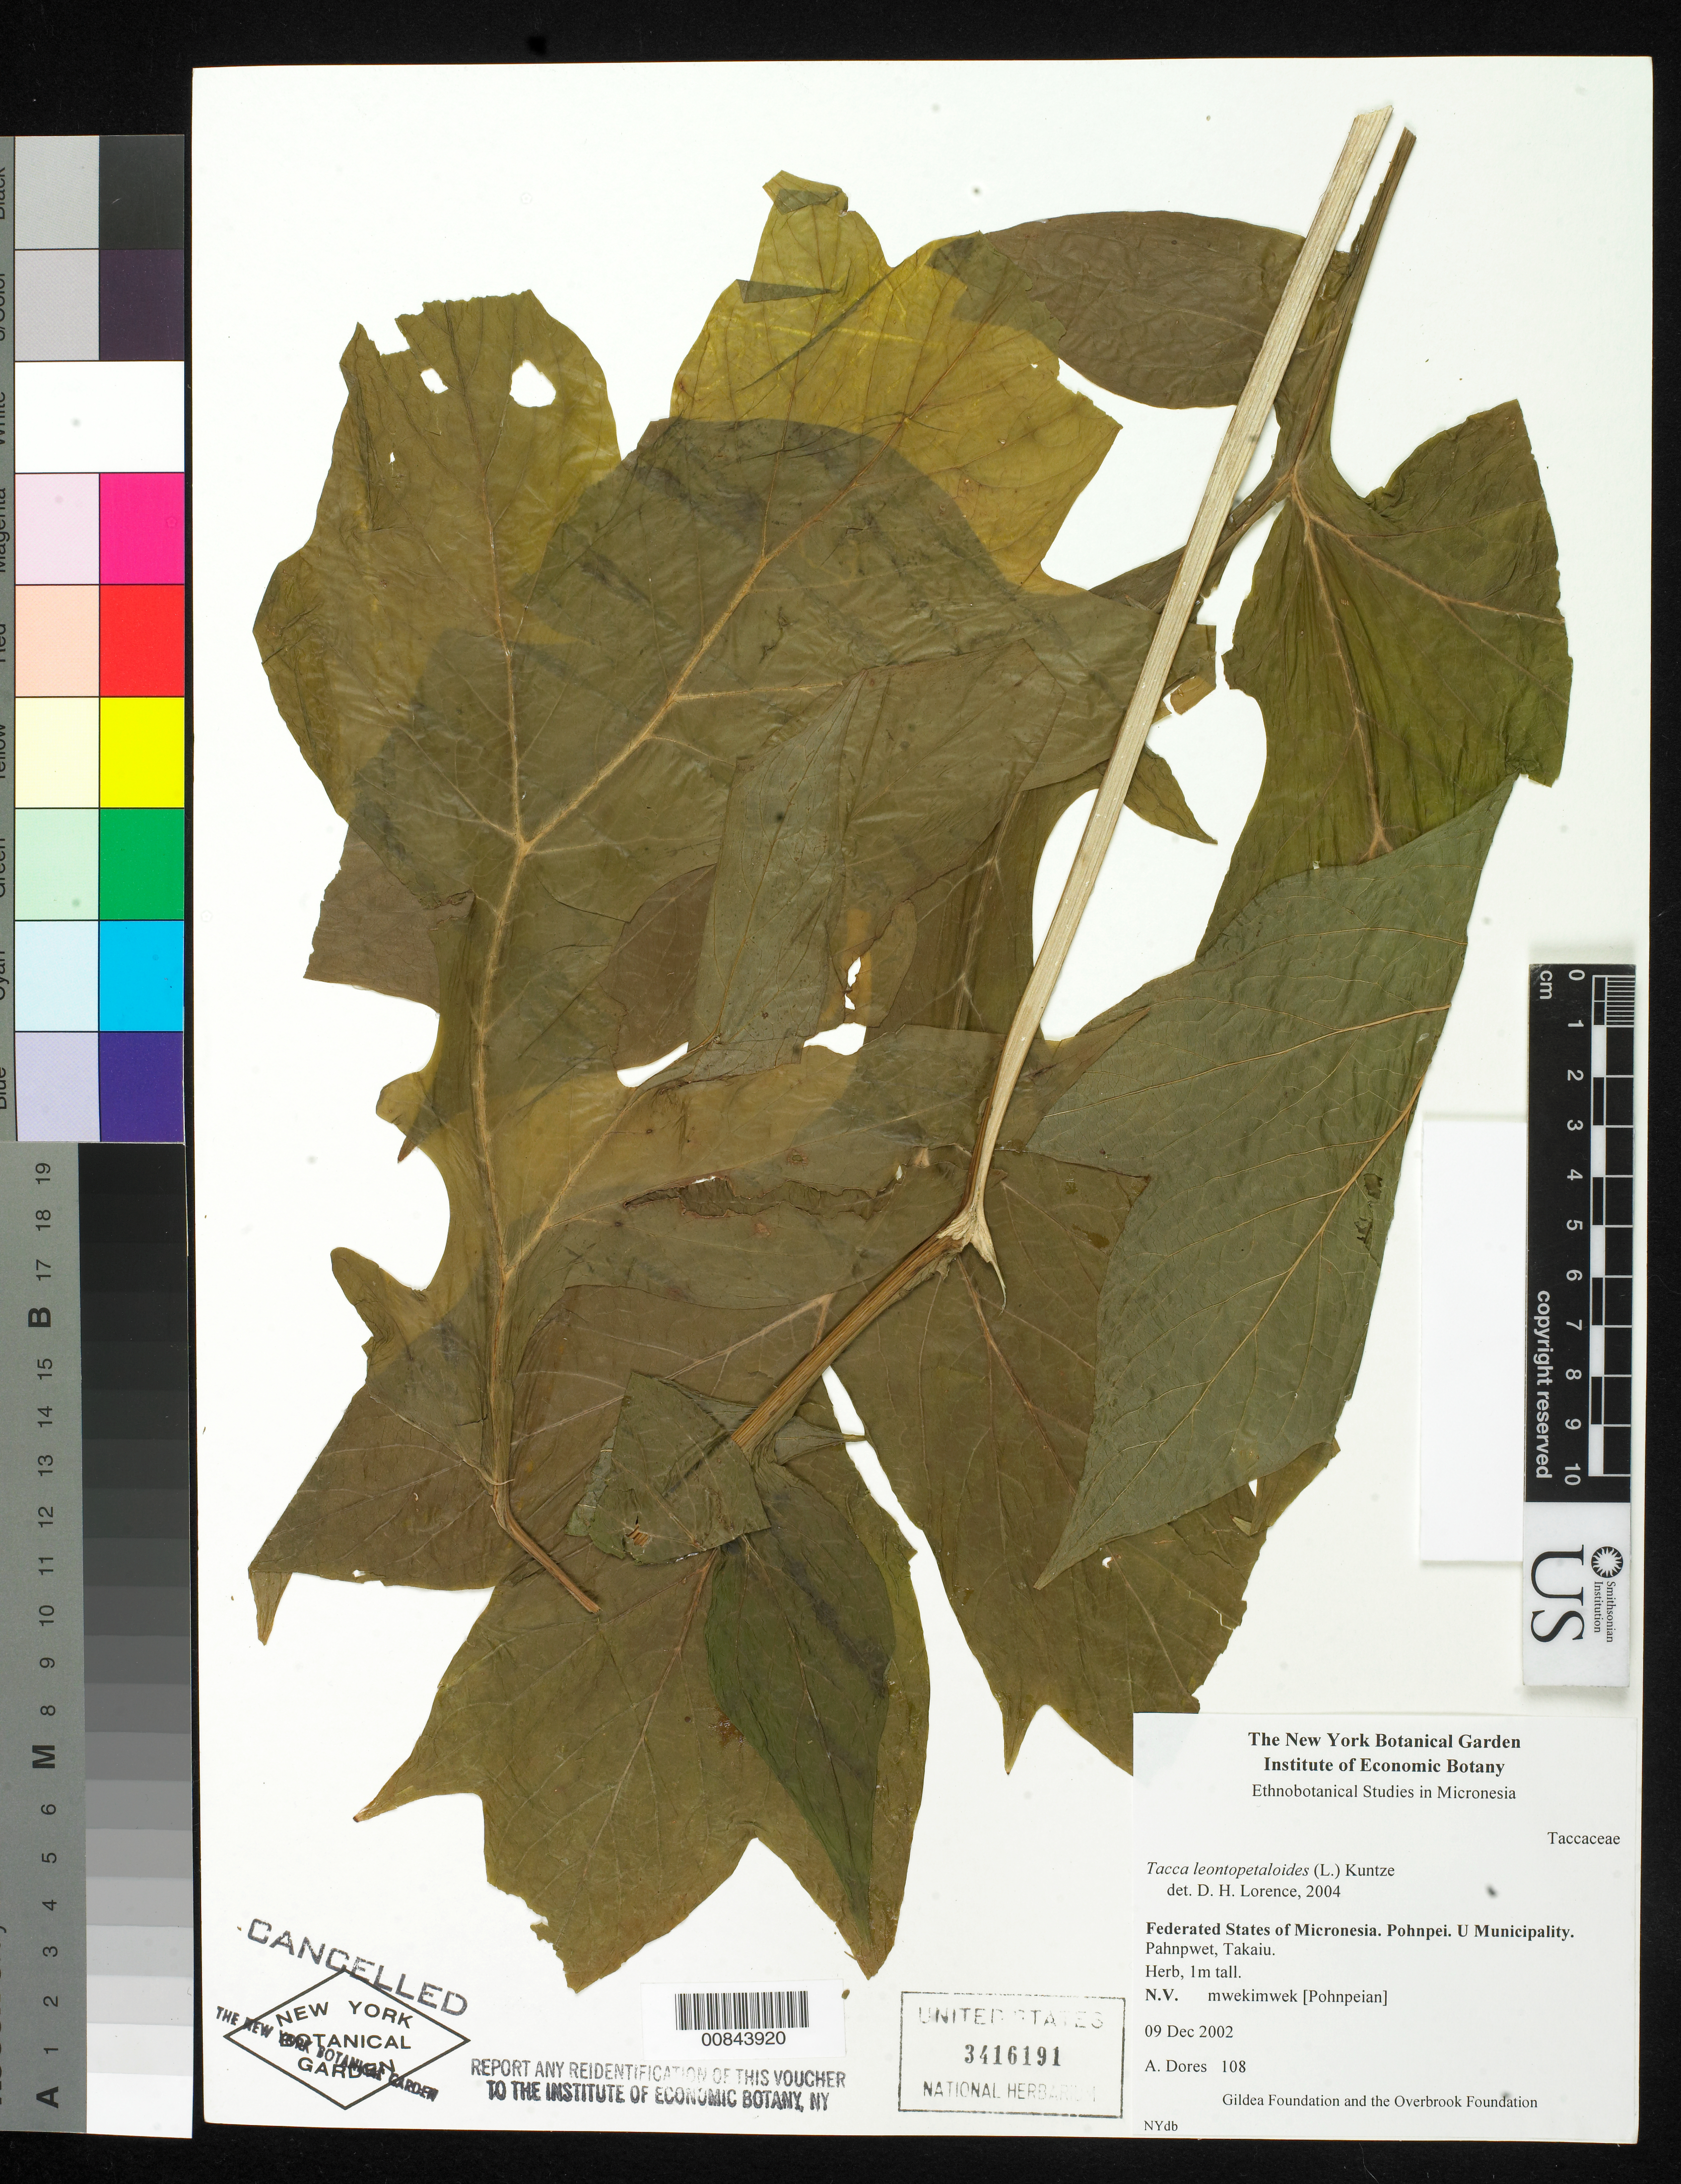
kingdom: Plantae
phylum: Tracheophyta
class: Liliopsida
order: Dioscoreales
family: Dioscoreaceae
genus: Tacca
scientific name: Tacca leontopetaloides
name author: (L.) Kuntze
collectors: A. Dores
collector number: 108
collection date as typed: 09 Dec 2002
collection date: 2002-12-09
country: Micronesia, Federated States of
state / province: Pohnpei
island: Pohnpei [Ponape]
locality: Pahnpwet, Takaiu.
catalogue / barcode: US 3416191